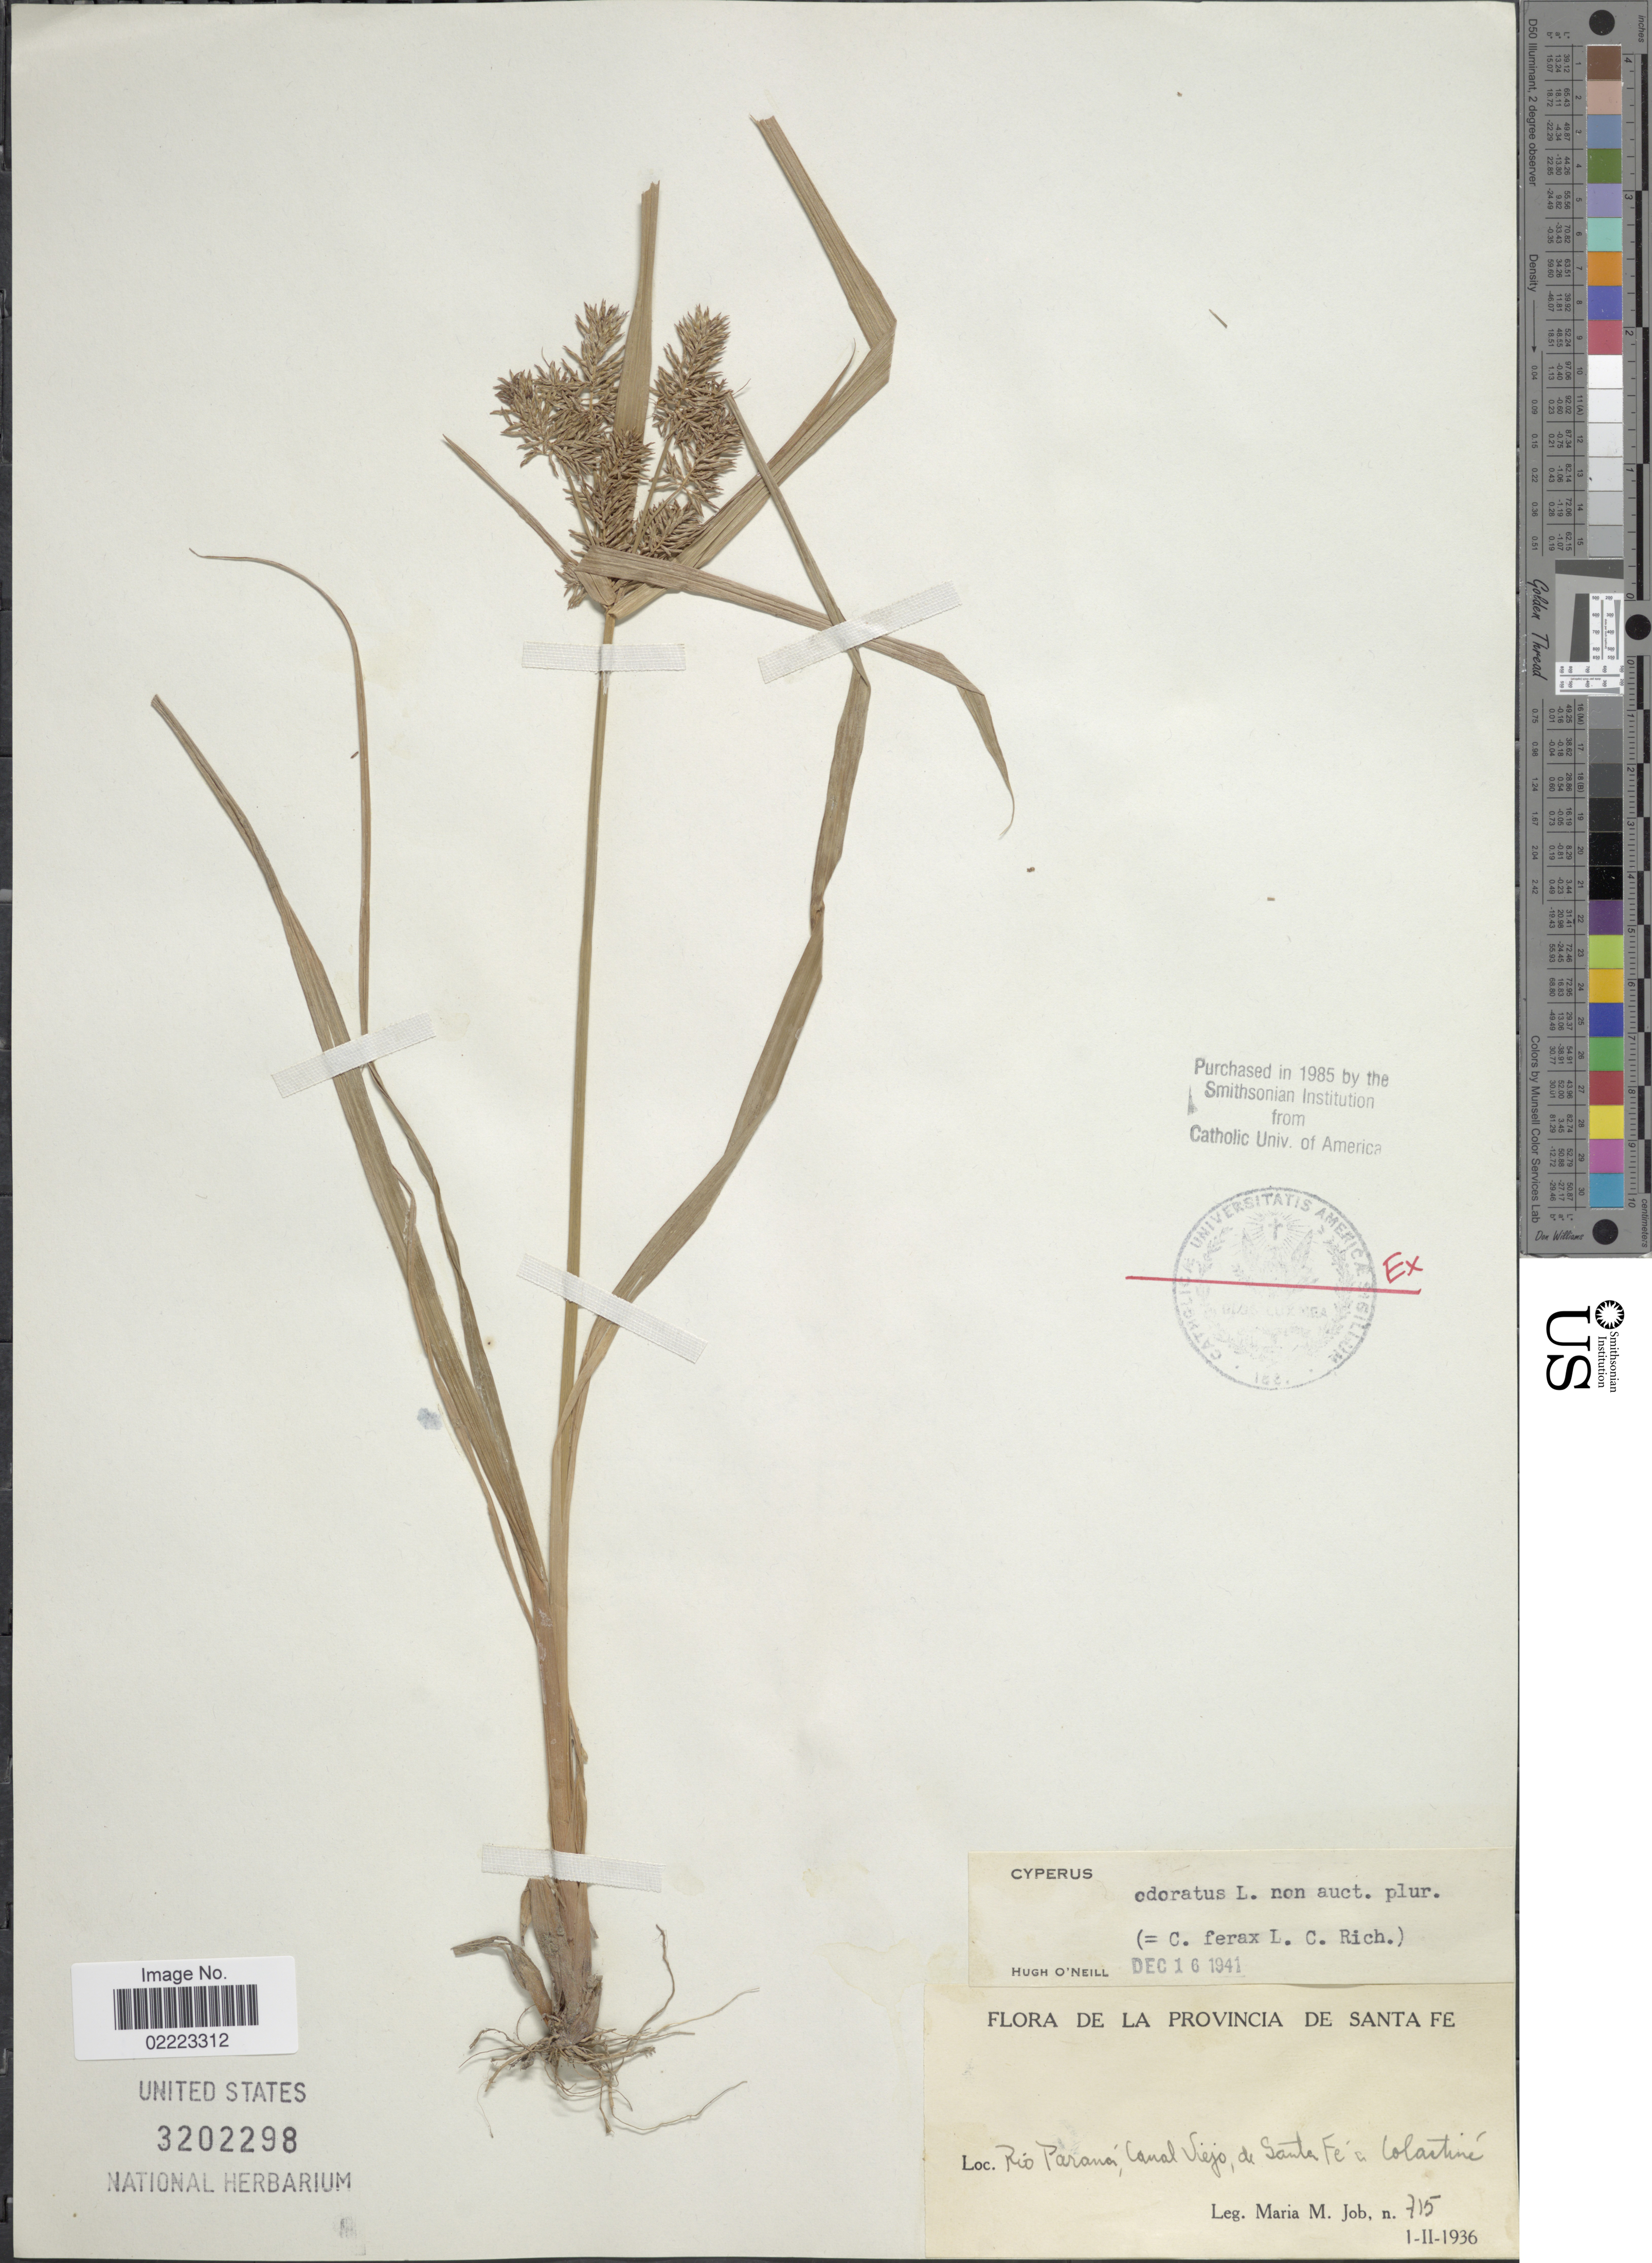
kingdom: Plantae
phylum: Tracheophyta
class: Liliopsida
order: Poales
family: Cyperaceae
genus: Cyperus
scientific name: Cyperus odoratus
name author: L.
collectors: M. Job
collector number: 715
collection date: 1936-02-01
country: Argentina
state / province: Santa Fe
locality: Provincia de Santa Fe. Rio Parana, Canal Viejo, de Santa Fe y Colantine.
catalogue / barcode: US 3202298